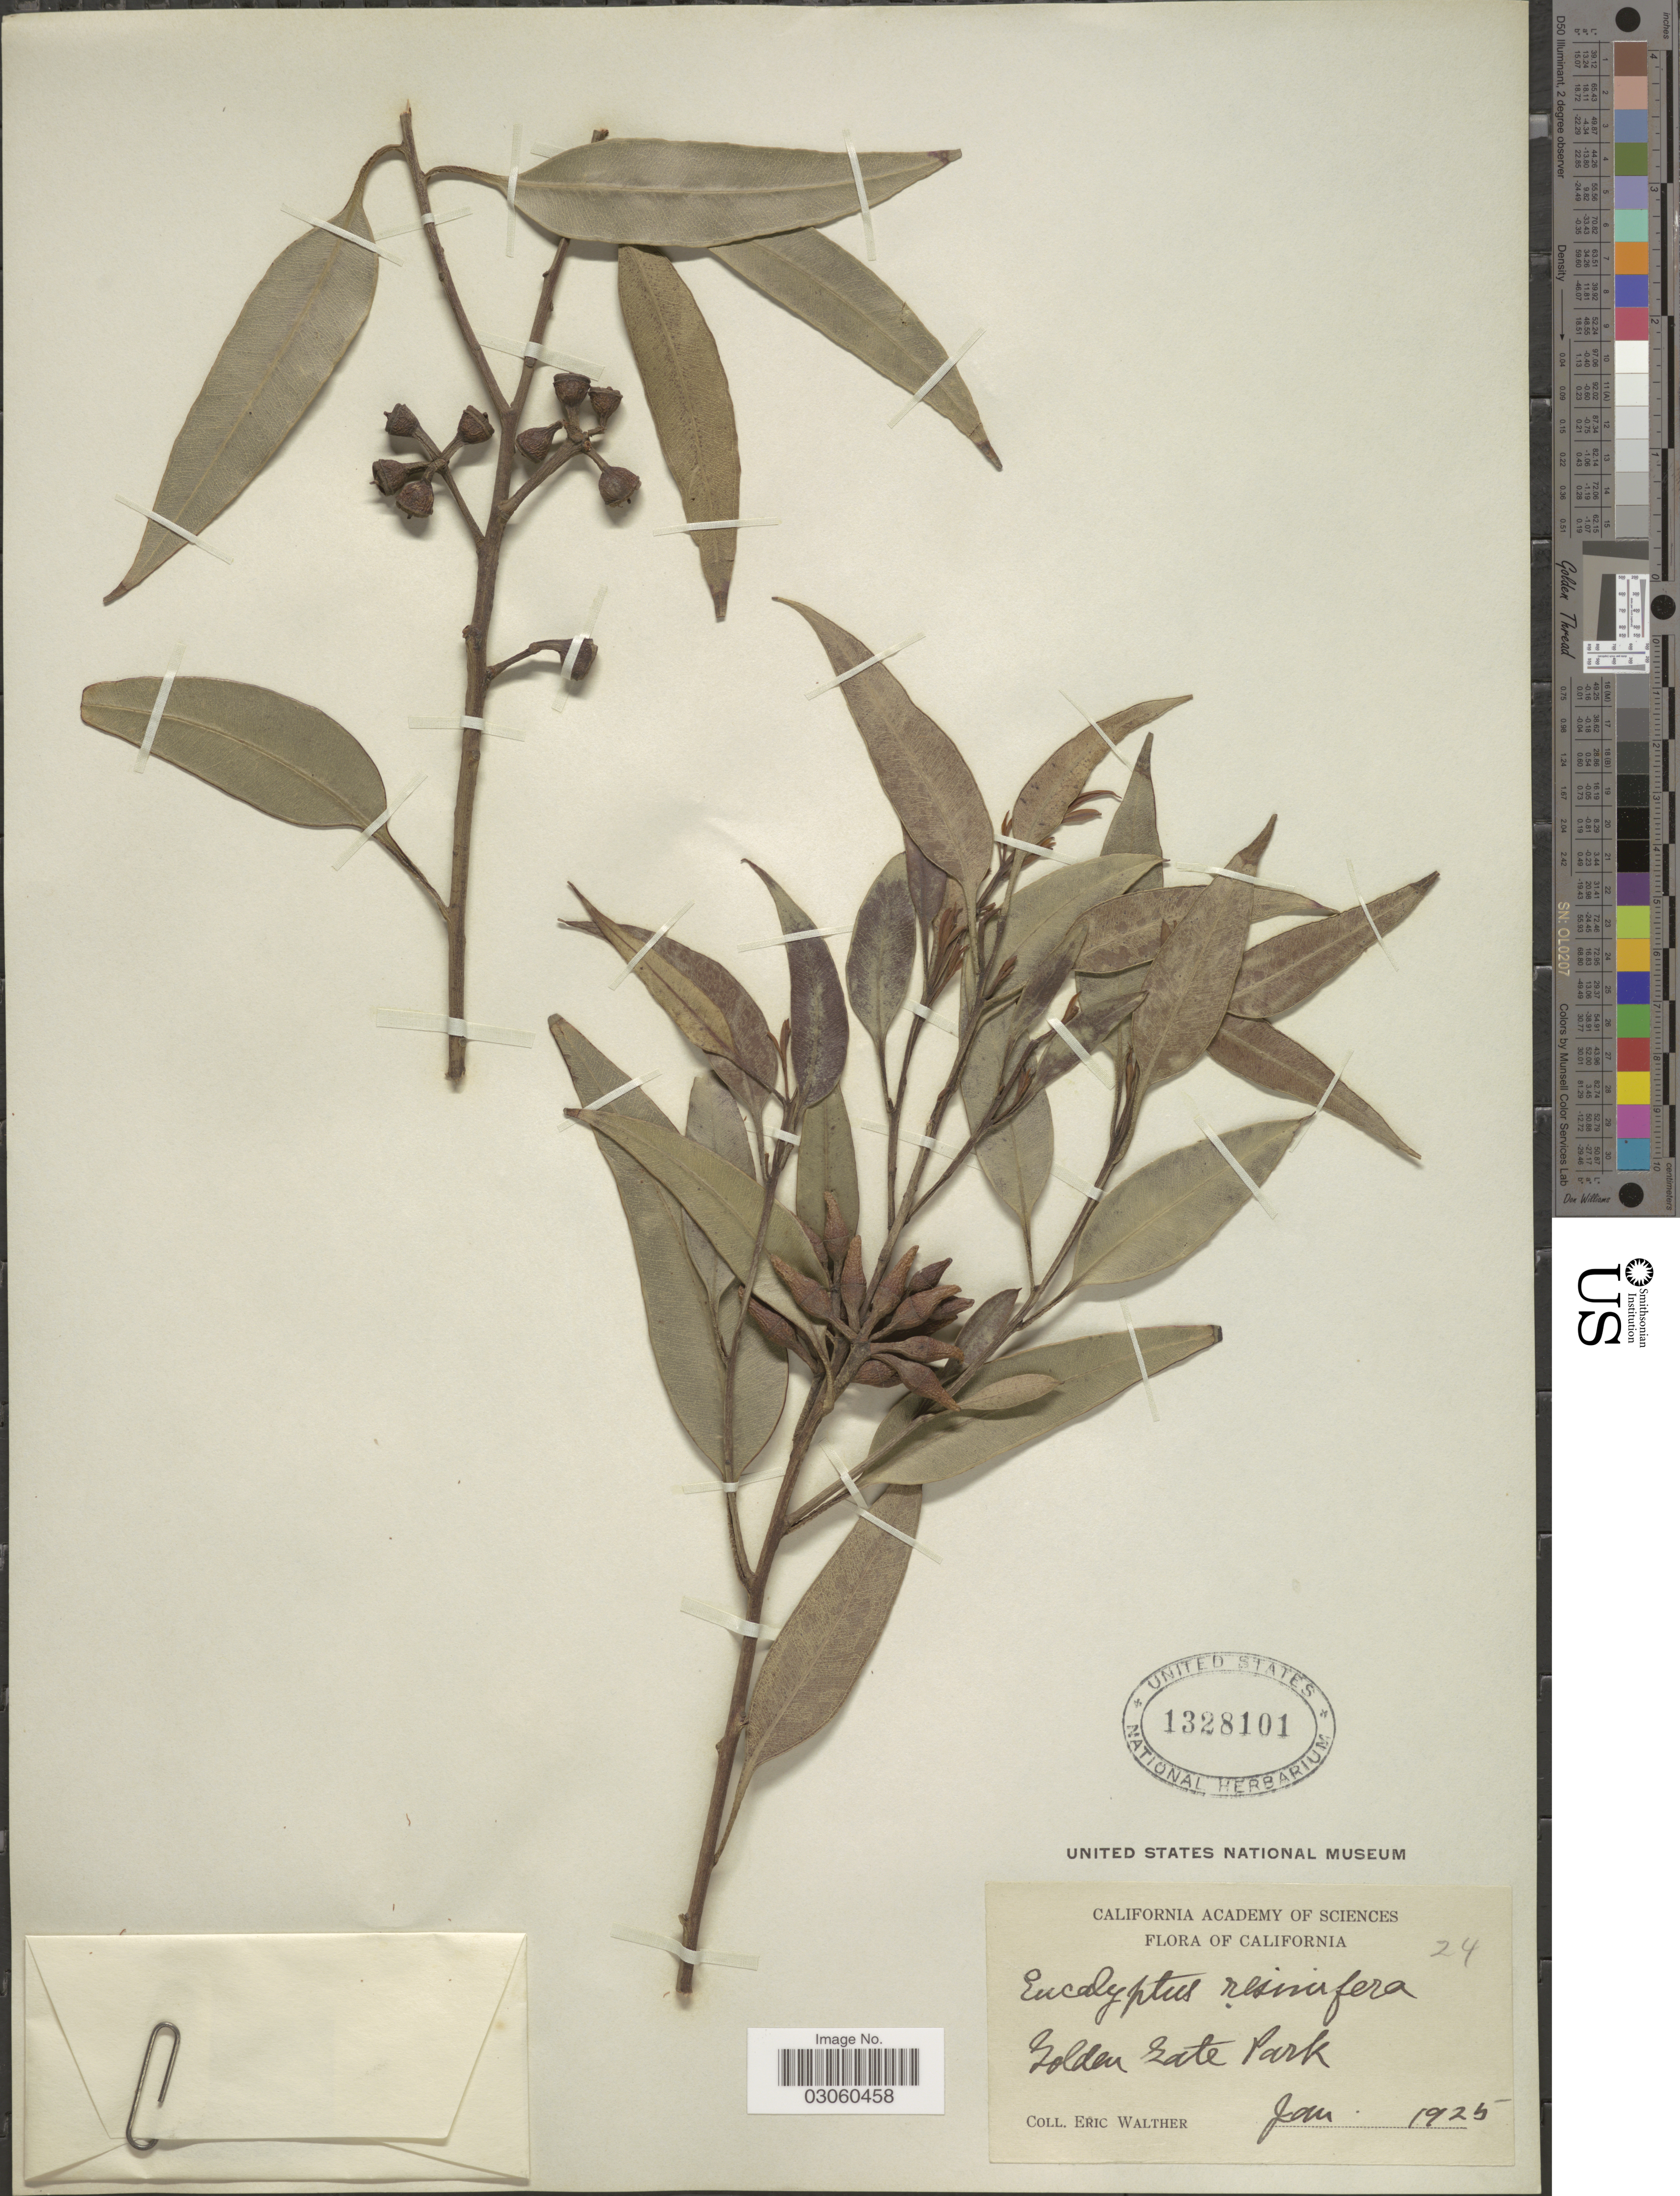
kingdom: Plantae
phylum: Tracheophyta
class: Magnoliopsida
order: Myrtales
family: Myrtaceae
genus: Eucalyptus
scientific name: Eucalyptus resinifera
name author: J. White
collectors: E. Walther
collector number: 24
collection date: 1925-01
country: United States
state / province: California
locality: Golden Gate Park.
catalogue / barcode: US 1328101